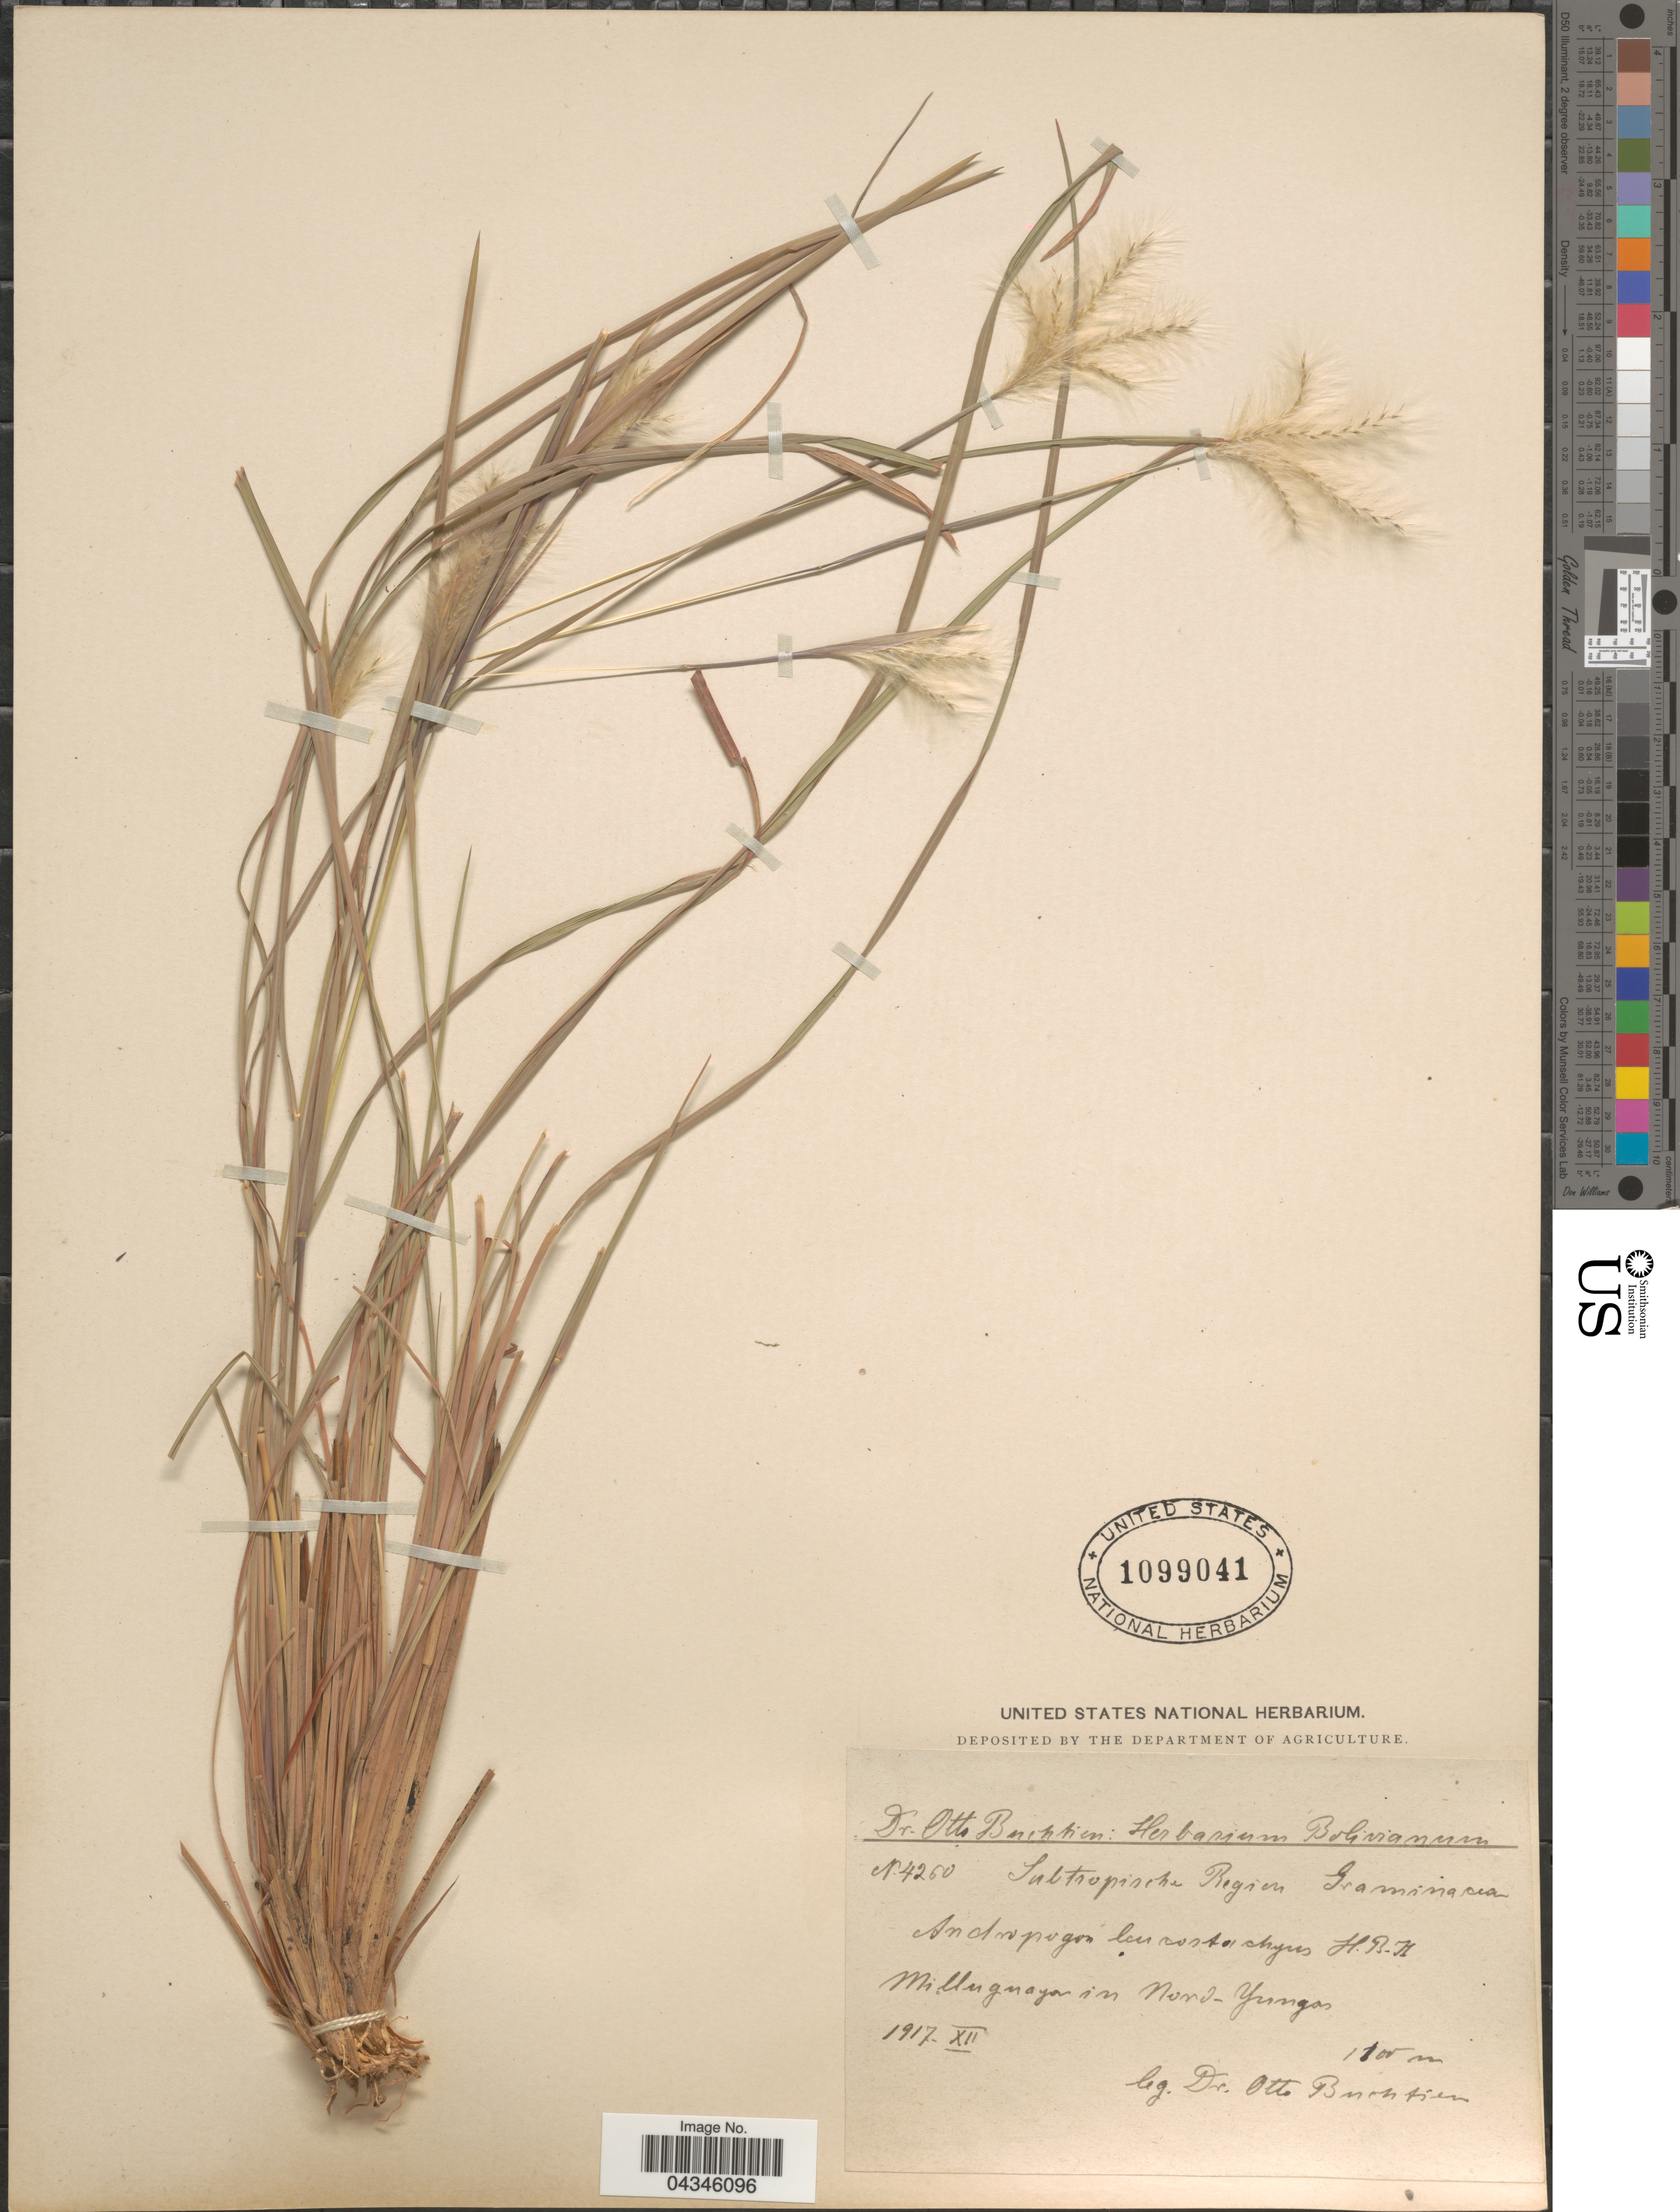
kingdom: Plantae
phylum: Tracheophyta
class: Liliopsida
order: Poales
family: Poaceae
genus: Andropogon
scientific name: Andropogon leucostachyus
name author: Kunth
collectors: O. Buchtien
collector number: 4260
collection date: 1917-12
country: Bolivia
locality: Subtropische Region. Milluguaya in Nord-Yungas.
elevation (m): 1100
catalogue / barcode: US 1099041